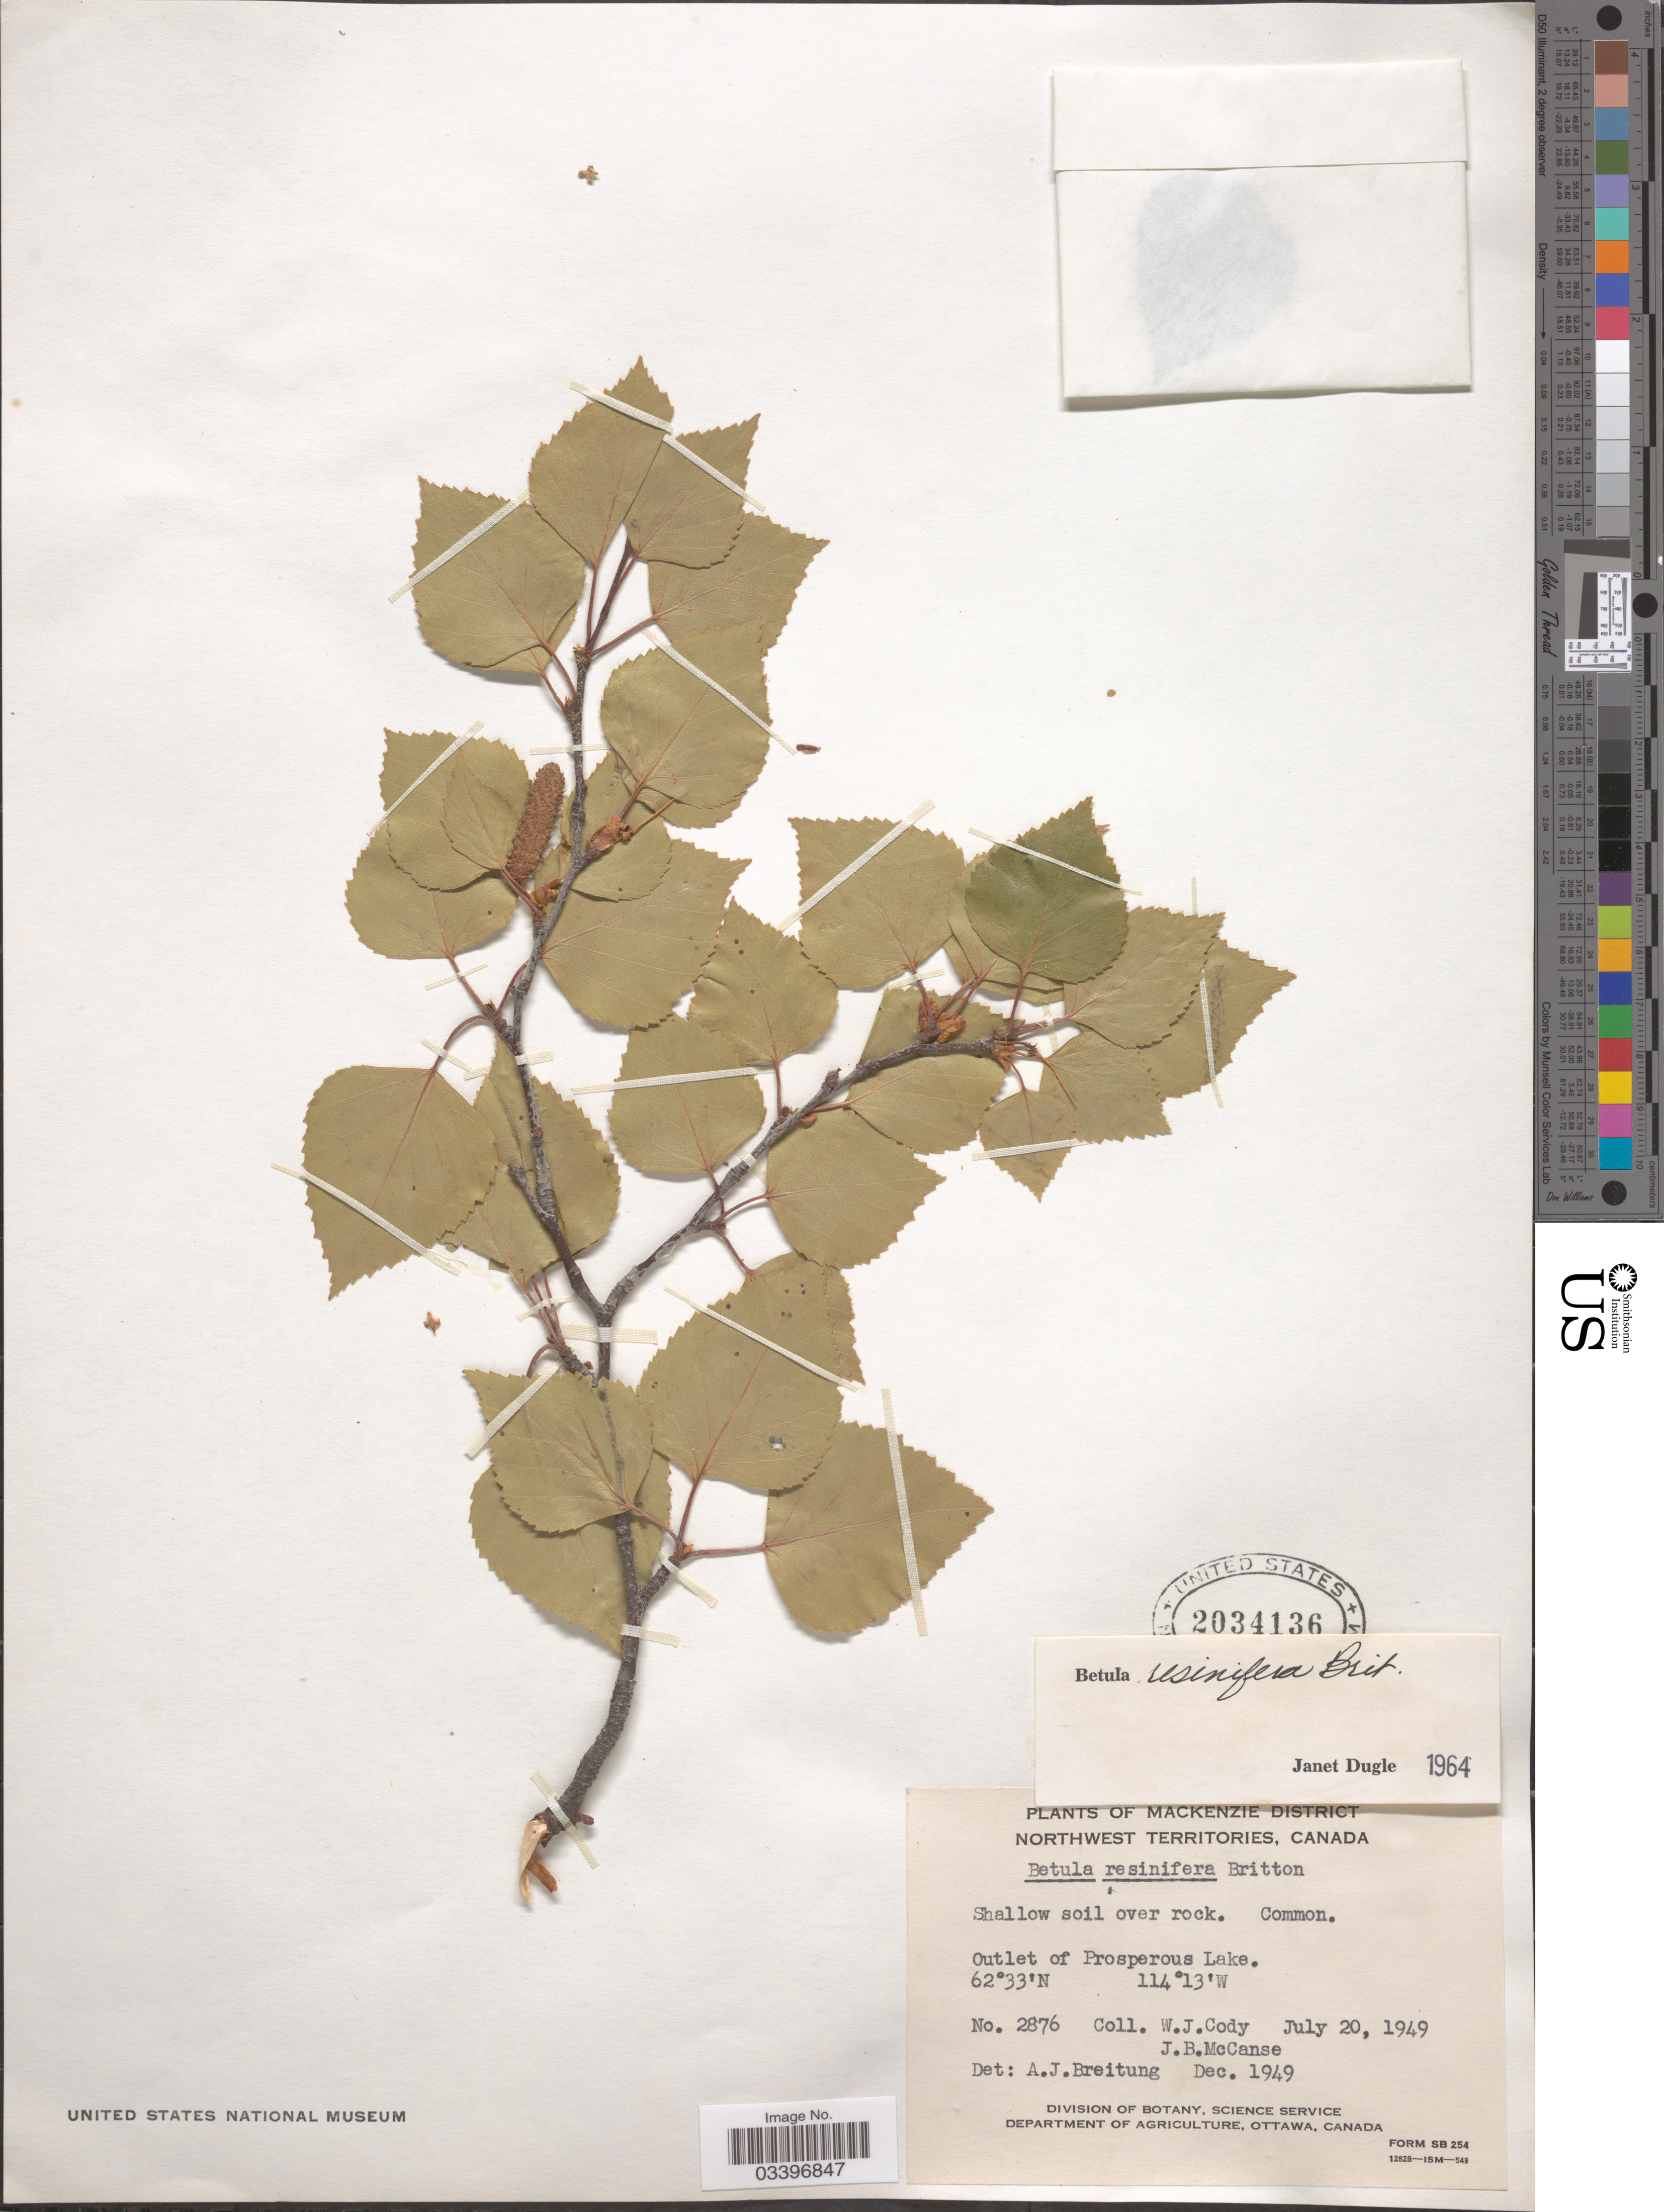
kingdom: Plantae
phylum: Tracheophyta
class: Magnoliopsida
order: Fagales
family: Betulaceae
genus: Betula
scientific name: Betula resinifera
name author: Britton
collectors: W. Cody & J. McCanse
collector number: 2876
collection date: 1949-07-20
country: Canada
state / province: Northwest Territories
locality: Mackenzie District. Outlet of Prosperous Lake.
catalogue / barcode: US 2034136